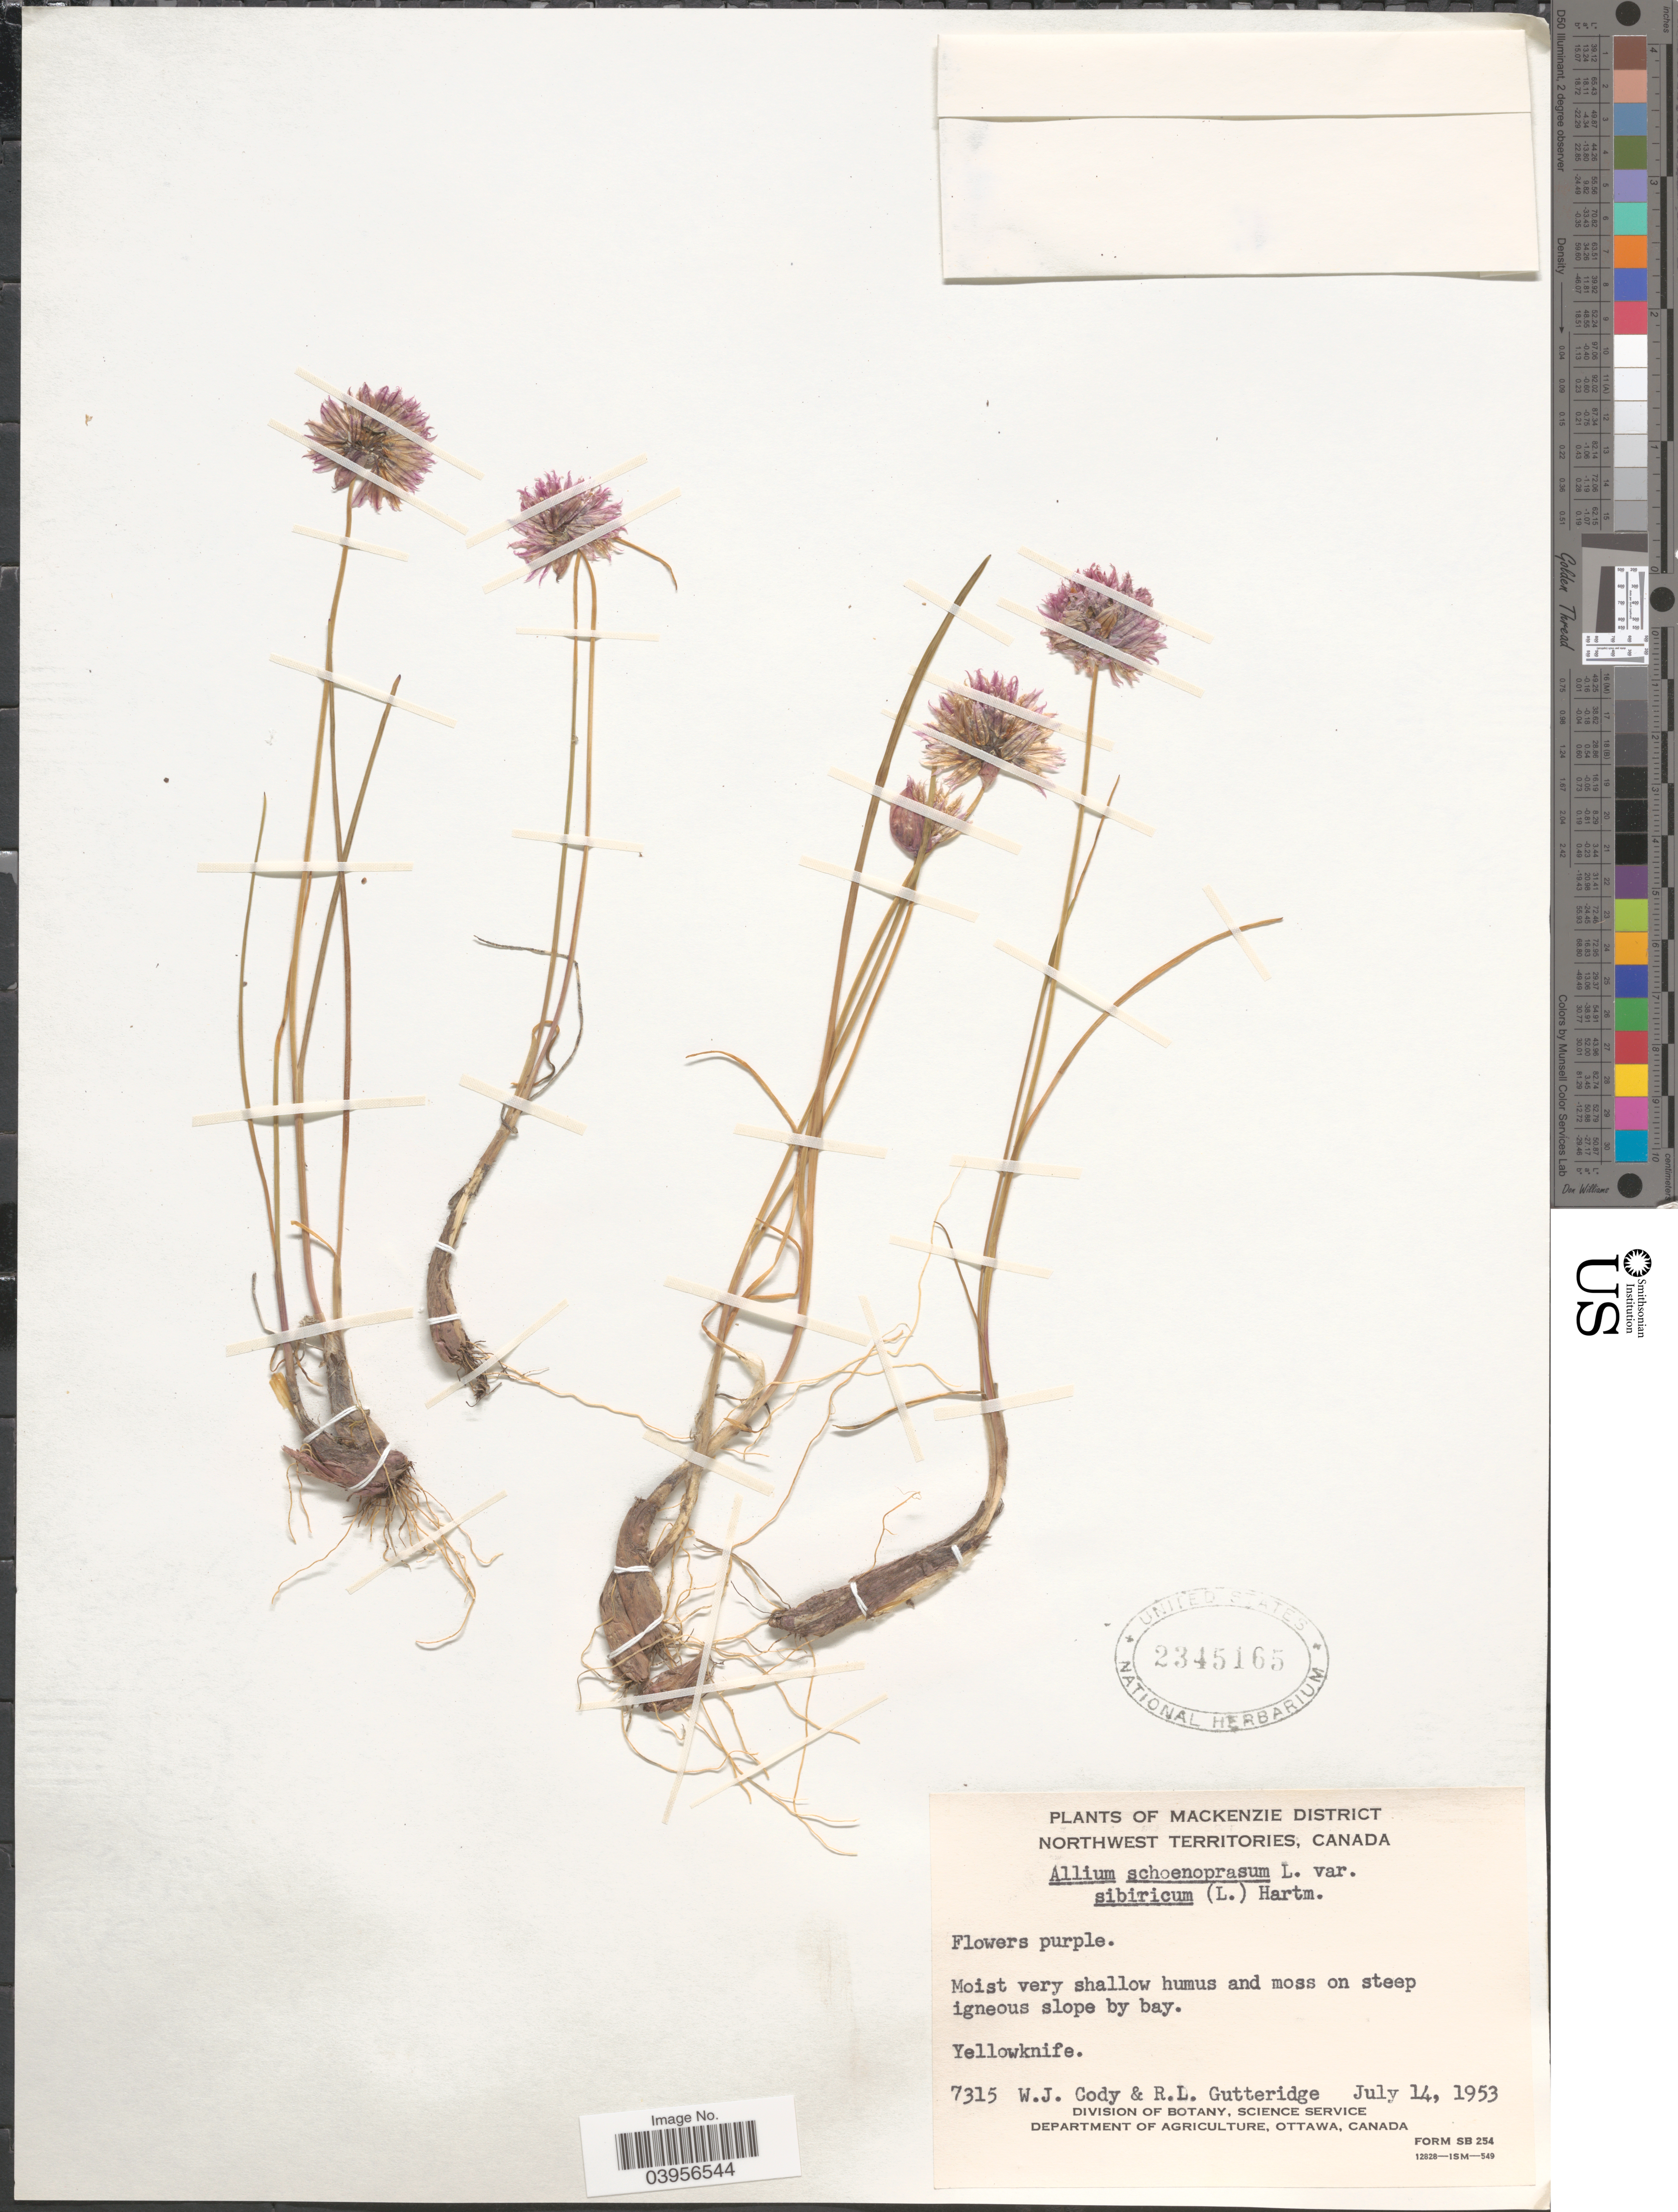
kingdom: Plantae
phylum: Tracheophyta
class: Liliopsida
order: Asparagales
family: Amaryllidaceae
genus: Allium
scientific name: Allium schoenoprasum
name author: L.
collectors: W. Cody & R. Gutteridge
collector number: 7315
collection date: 1953-07-14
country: Canada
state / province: Northwest Territories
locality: Mackenzie District. Yellowknife.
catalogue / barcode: US 2345165